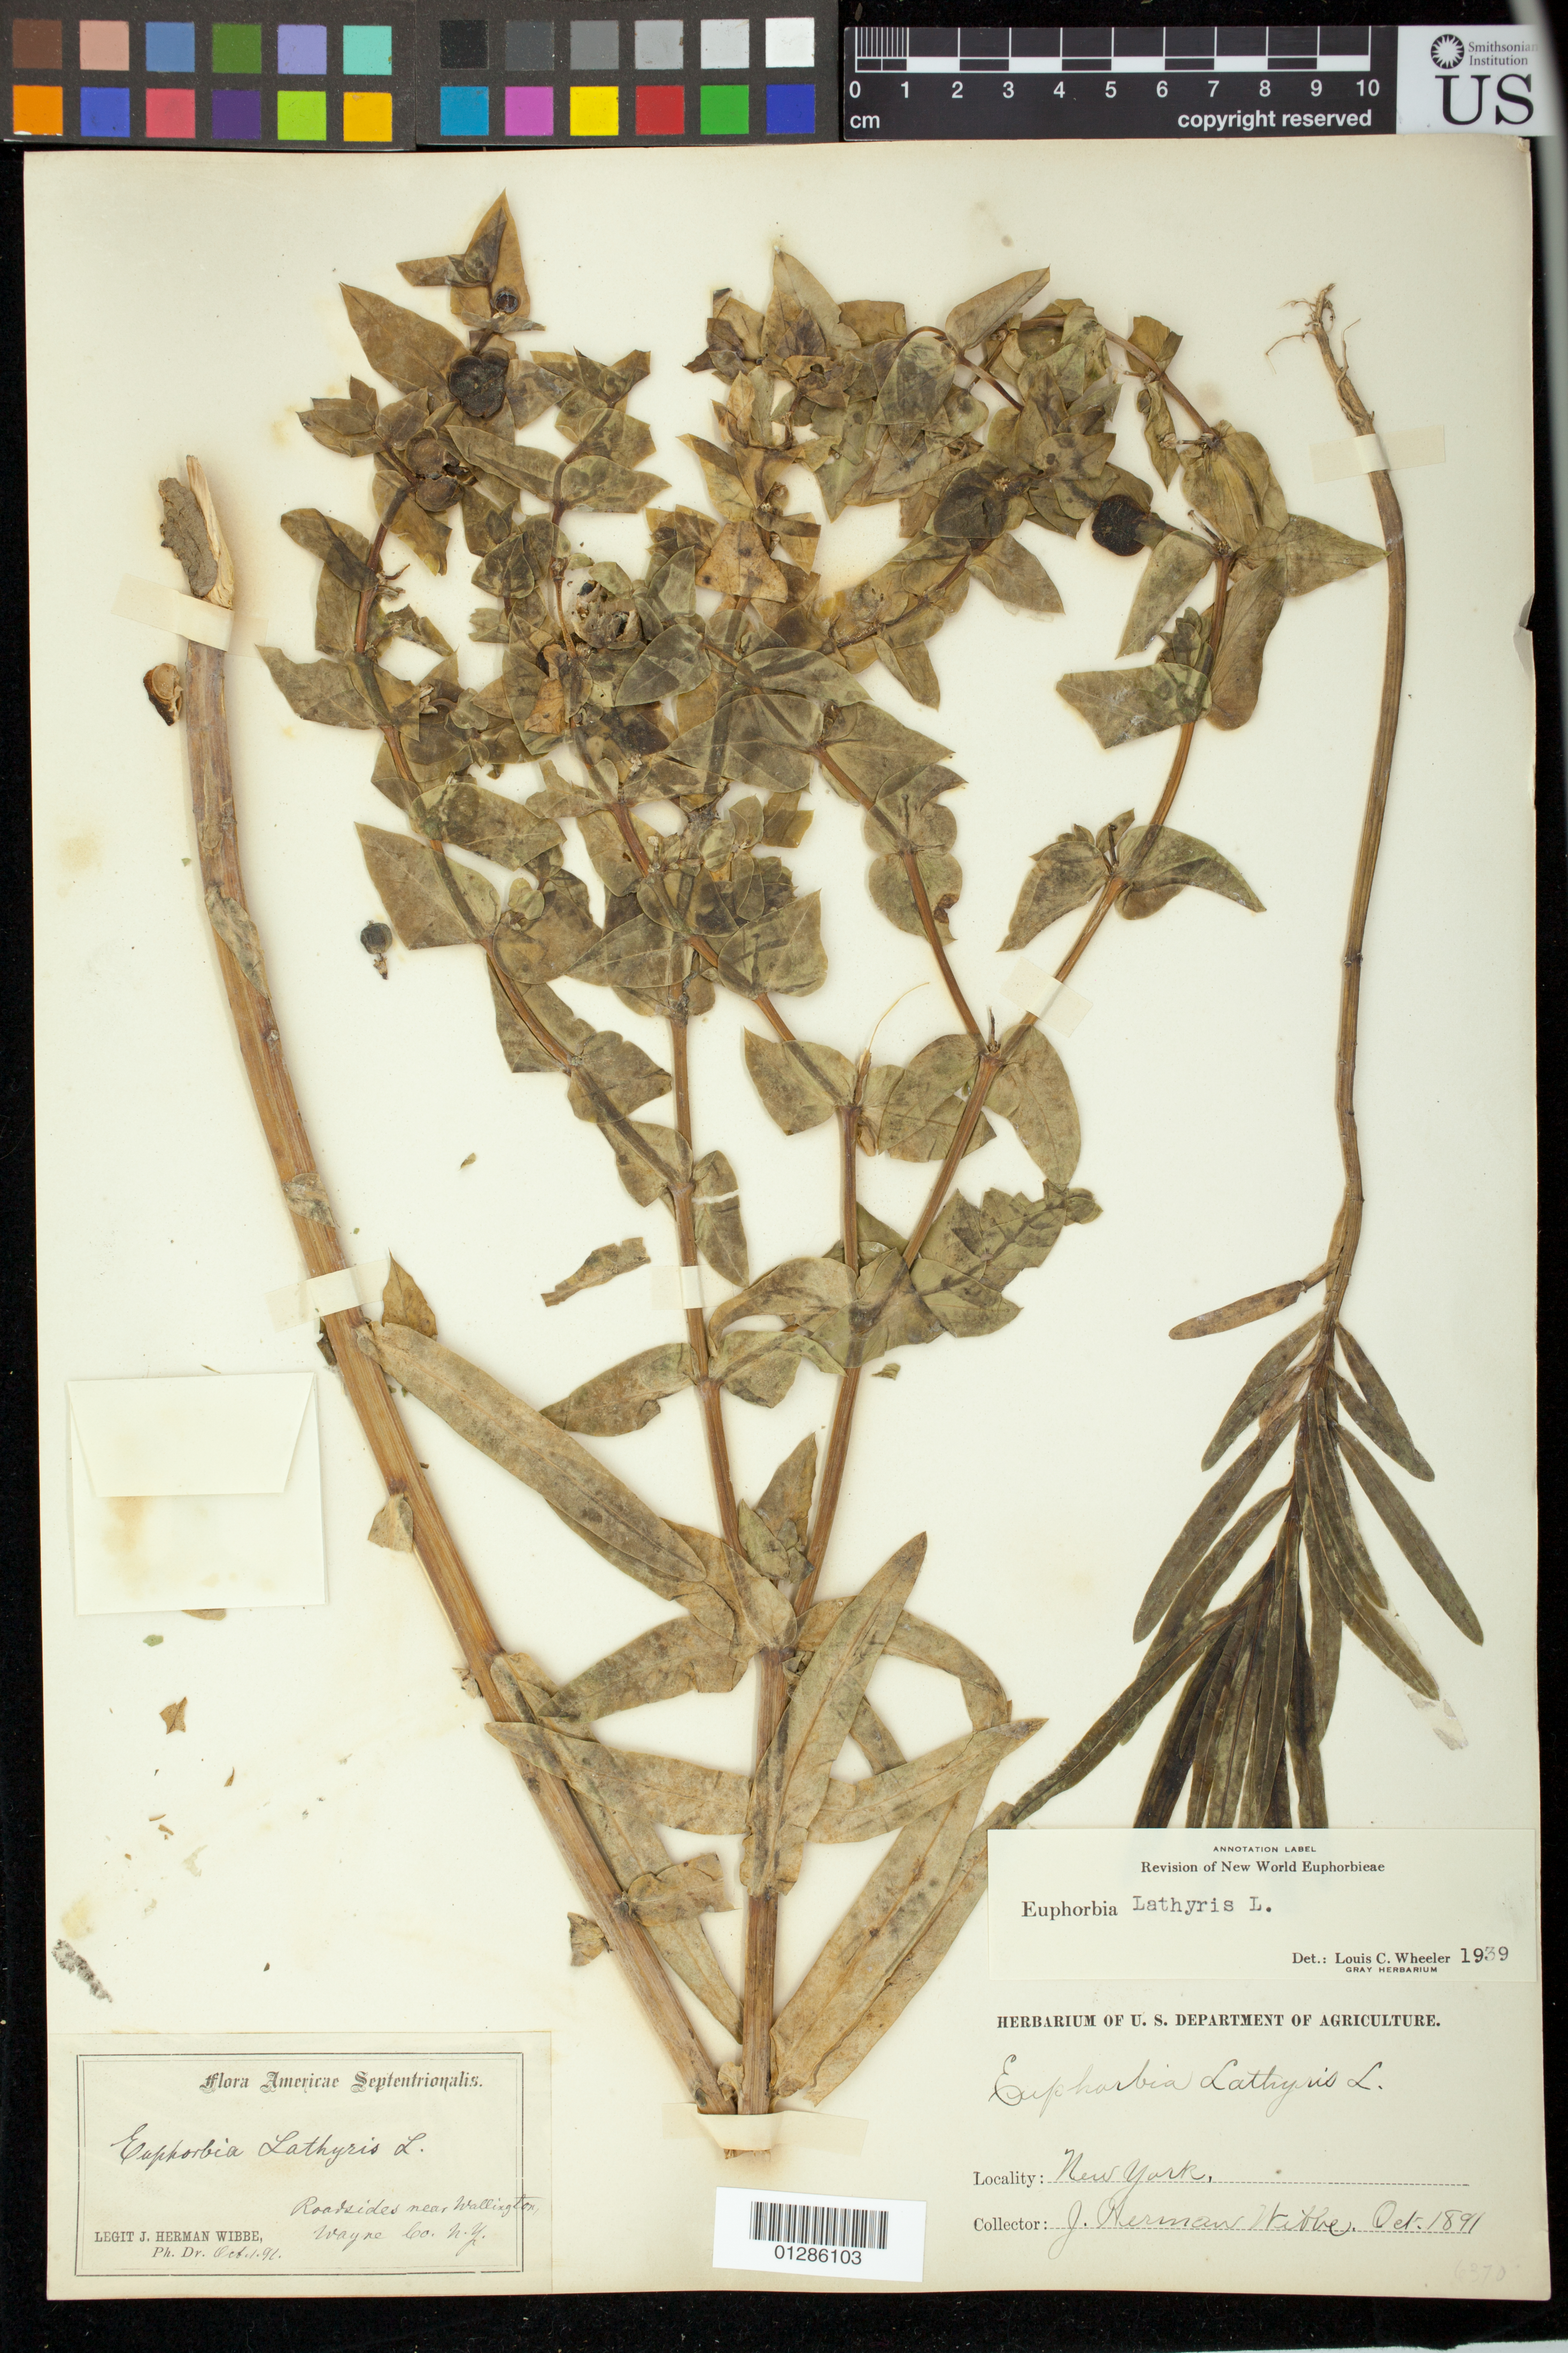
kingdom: Plantae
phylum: Tracheophyta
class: Magnoliopsida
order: Malpighiales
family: Euphorbiaceae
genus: Euphorbia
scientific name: Euphorbia lathyris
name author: L.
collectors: J. Wibbe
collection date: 1891-10-01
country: United States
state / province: New York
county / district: Wayne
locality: Near Wallington